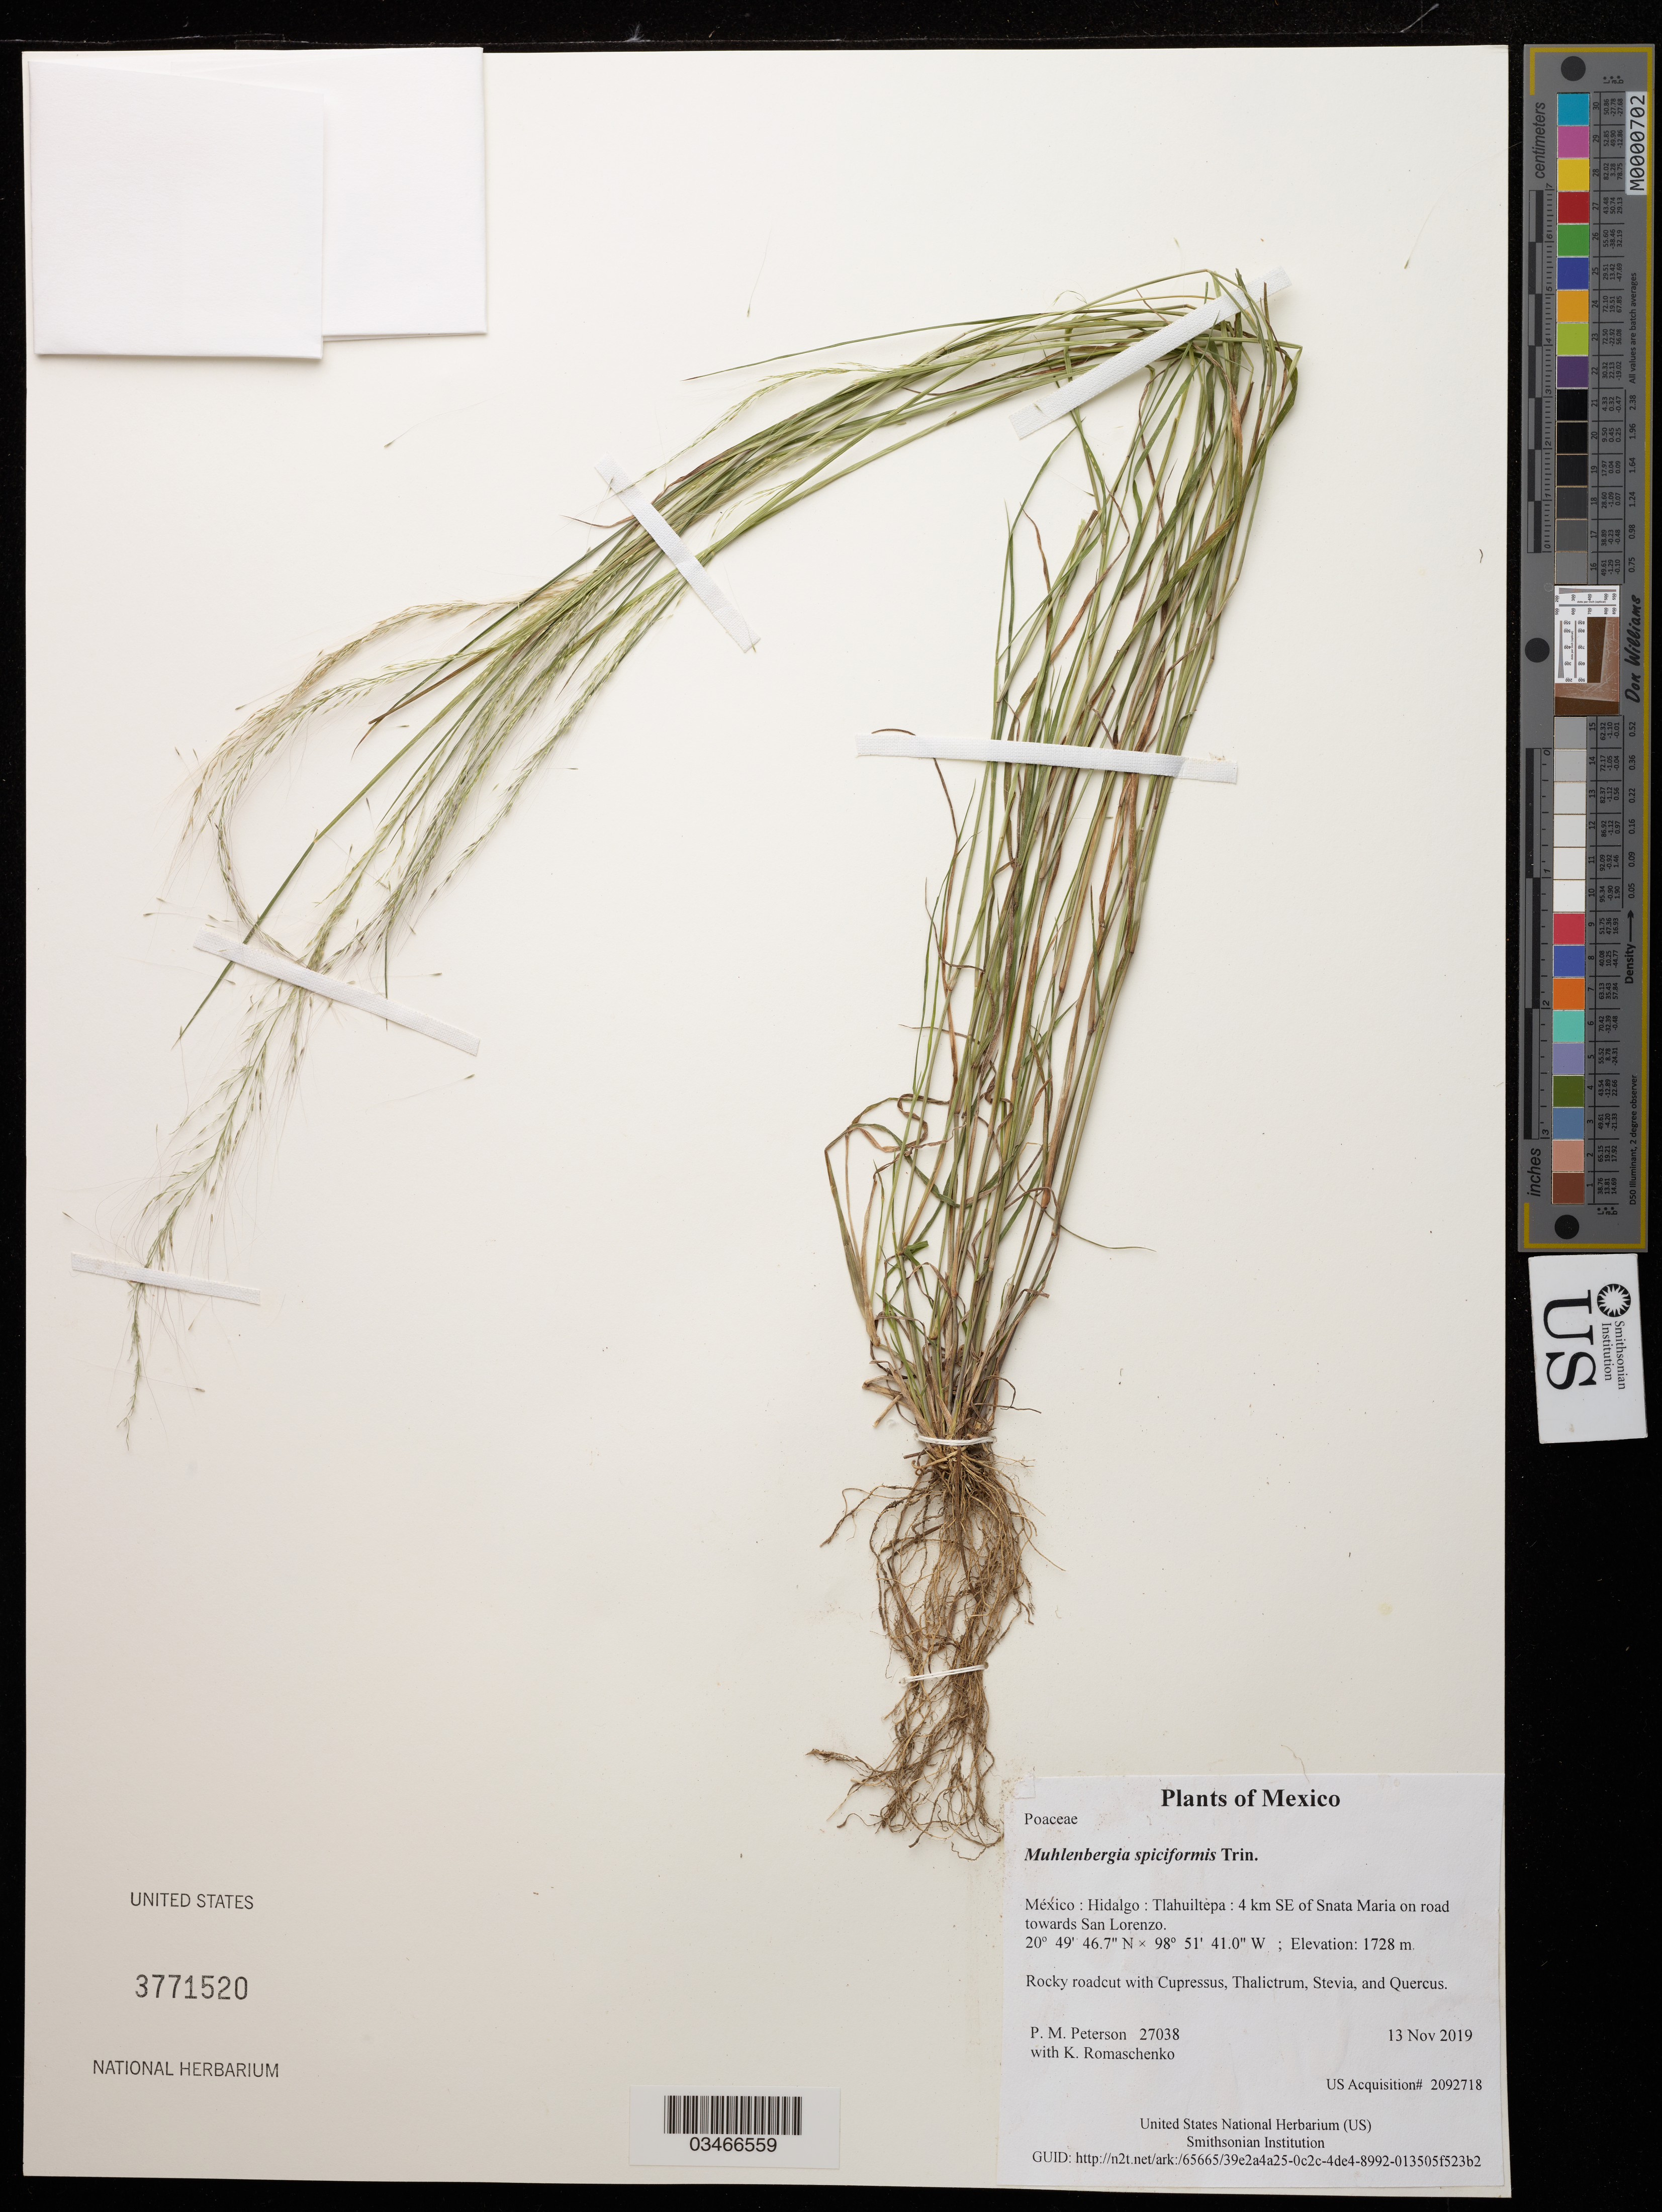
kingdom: Plantae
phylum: Tracheophyta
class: Liliopsida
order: Poales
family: Poaceae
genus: Muhlenbergia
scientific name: Muhlenbergia spiciformis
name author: Trin.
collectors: P. M. Peterson & K. Romaschenko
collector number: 27038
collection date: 2019-11-13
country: México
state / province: Hidalgo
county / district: Tlahuiltepa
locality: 4 km SE of Snata Maria on road towards San Lorenzo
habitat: Rocky roadcut with Cupressus, Thalictrum, Stevia, and Quercus.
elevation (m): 1728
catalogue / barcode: US 3771520